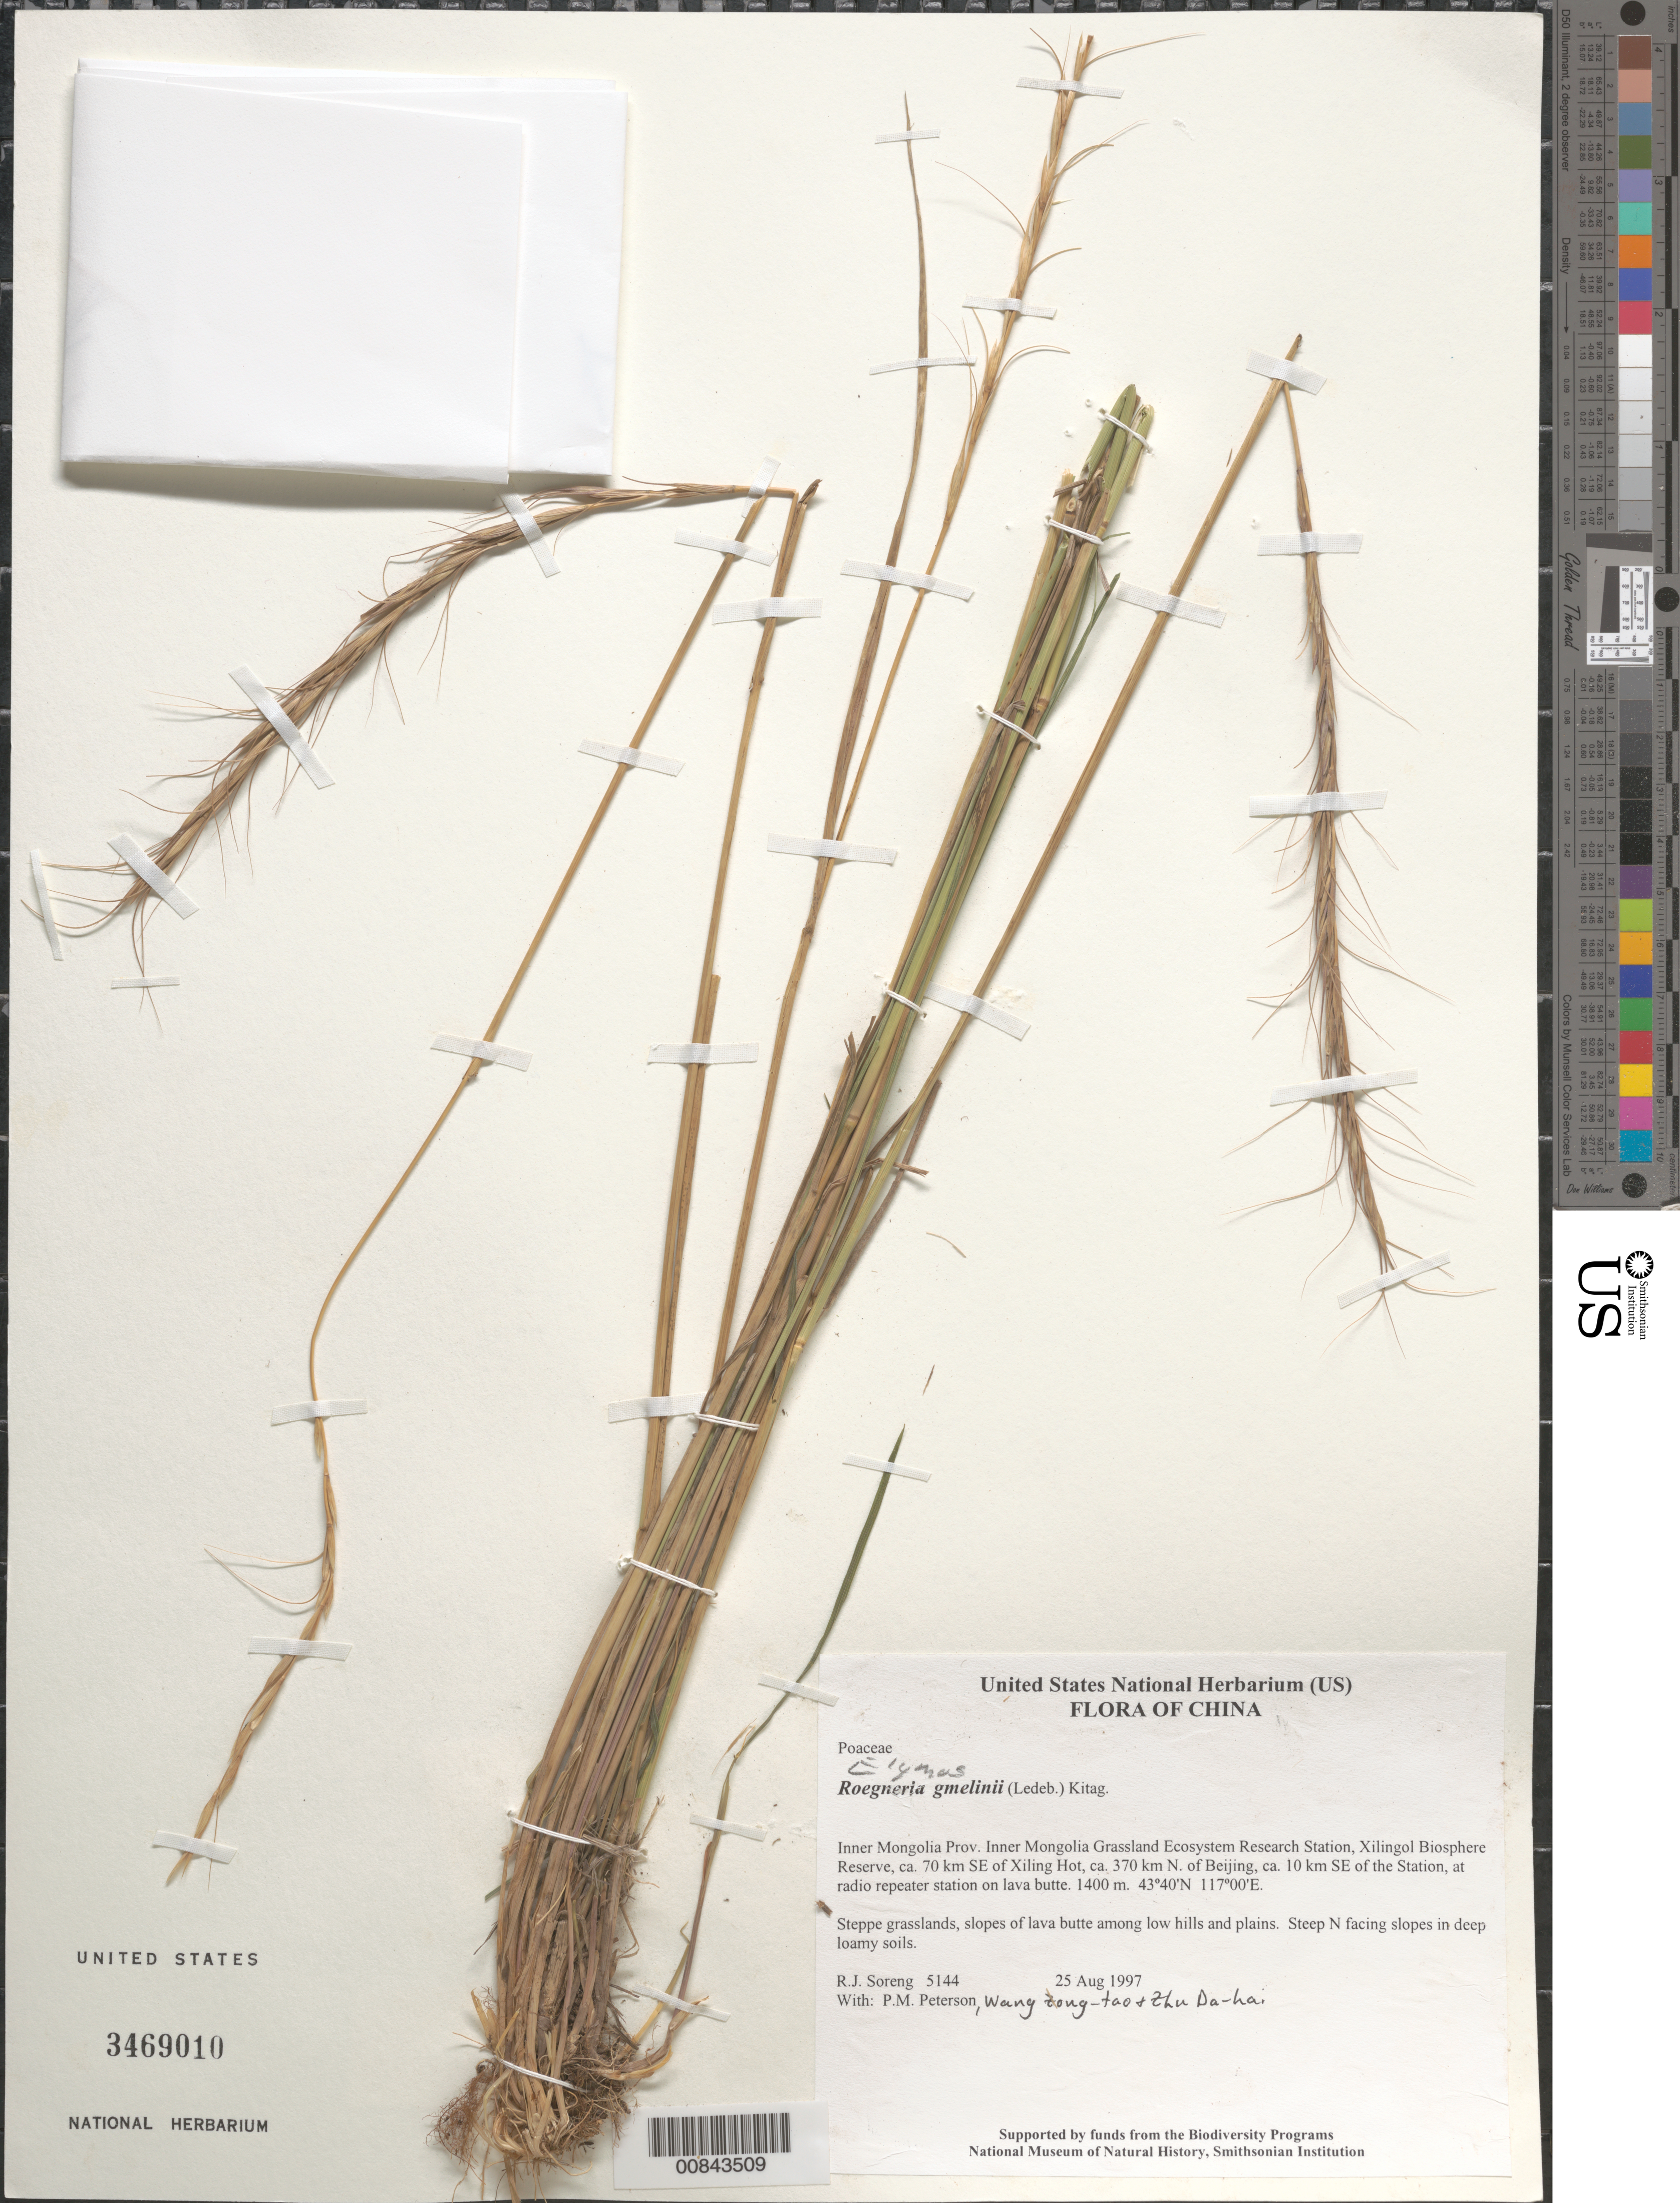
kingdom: Plantae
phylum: Tracheophyta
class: Liliopsida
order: Poales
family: Poaceae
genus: Elymus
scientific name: Elymus gmelinii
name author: (Ledeb.) Tzvelev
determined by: Soreng, Robert J., Research Associate (BOT), Smithsonian Institution - National Museum of Natural History (UNITED STATES)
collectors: R. J. Soreng, P. M. Peterson & Zhu Da-hai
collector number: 5144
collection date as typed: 25 Aug 1997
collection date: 1997-08-25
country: China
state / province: Nei Monggol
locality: Inner Mongolia Grassland Ecosystem Research Station, Xilingol Biosphere Reserve, ca. 70 km SE of Xiling Hot, ca. 370 km N. of Beijing, ca. 10 km SE of the Station, at radio repeater station on lava butte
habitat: Steppe grasslands, slopes of lava butte among low hills and plains. Steep N facing slopes in deep loamy soils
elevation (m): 1400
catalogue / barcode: US 3469010